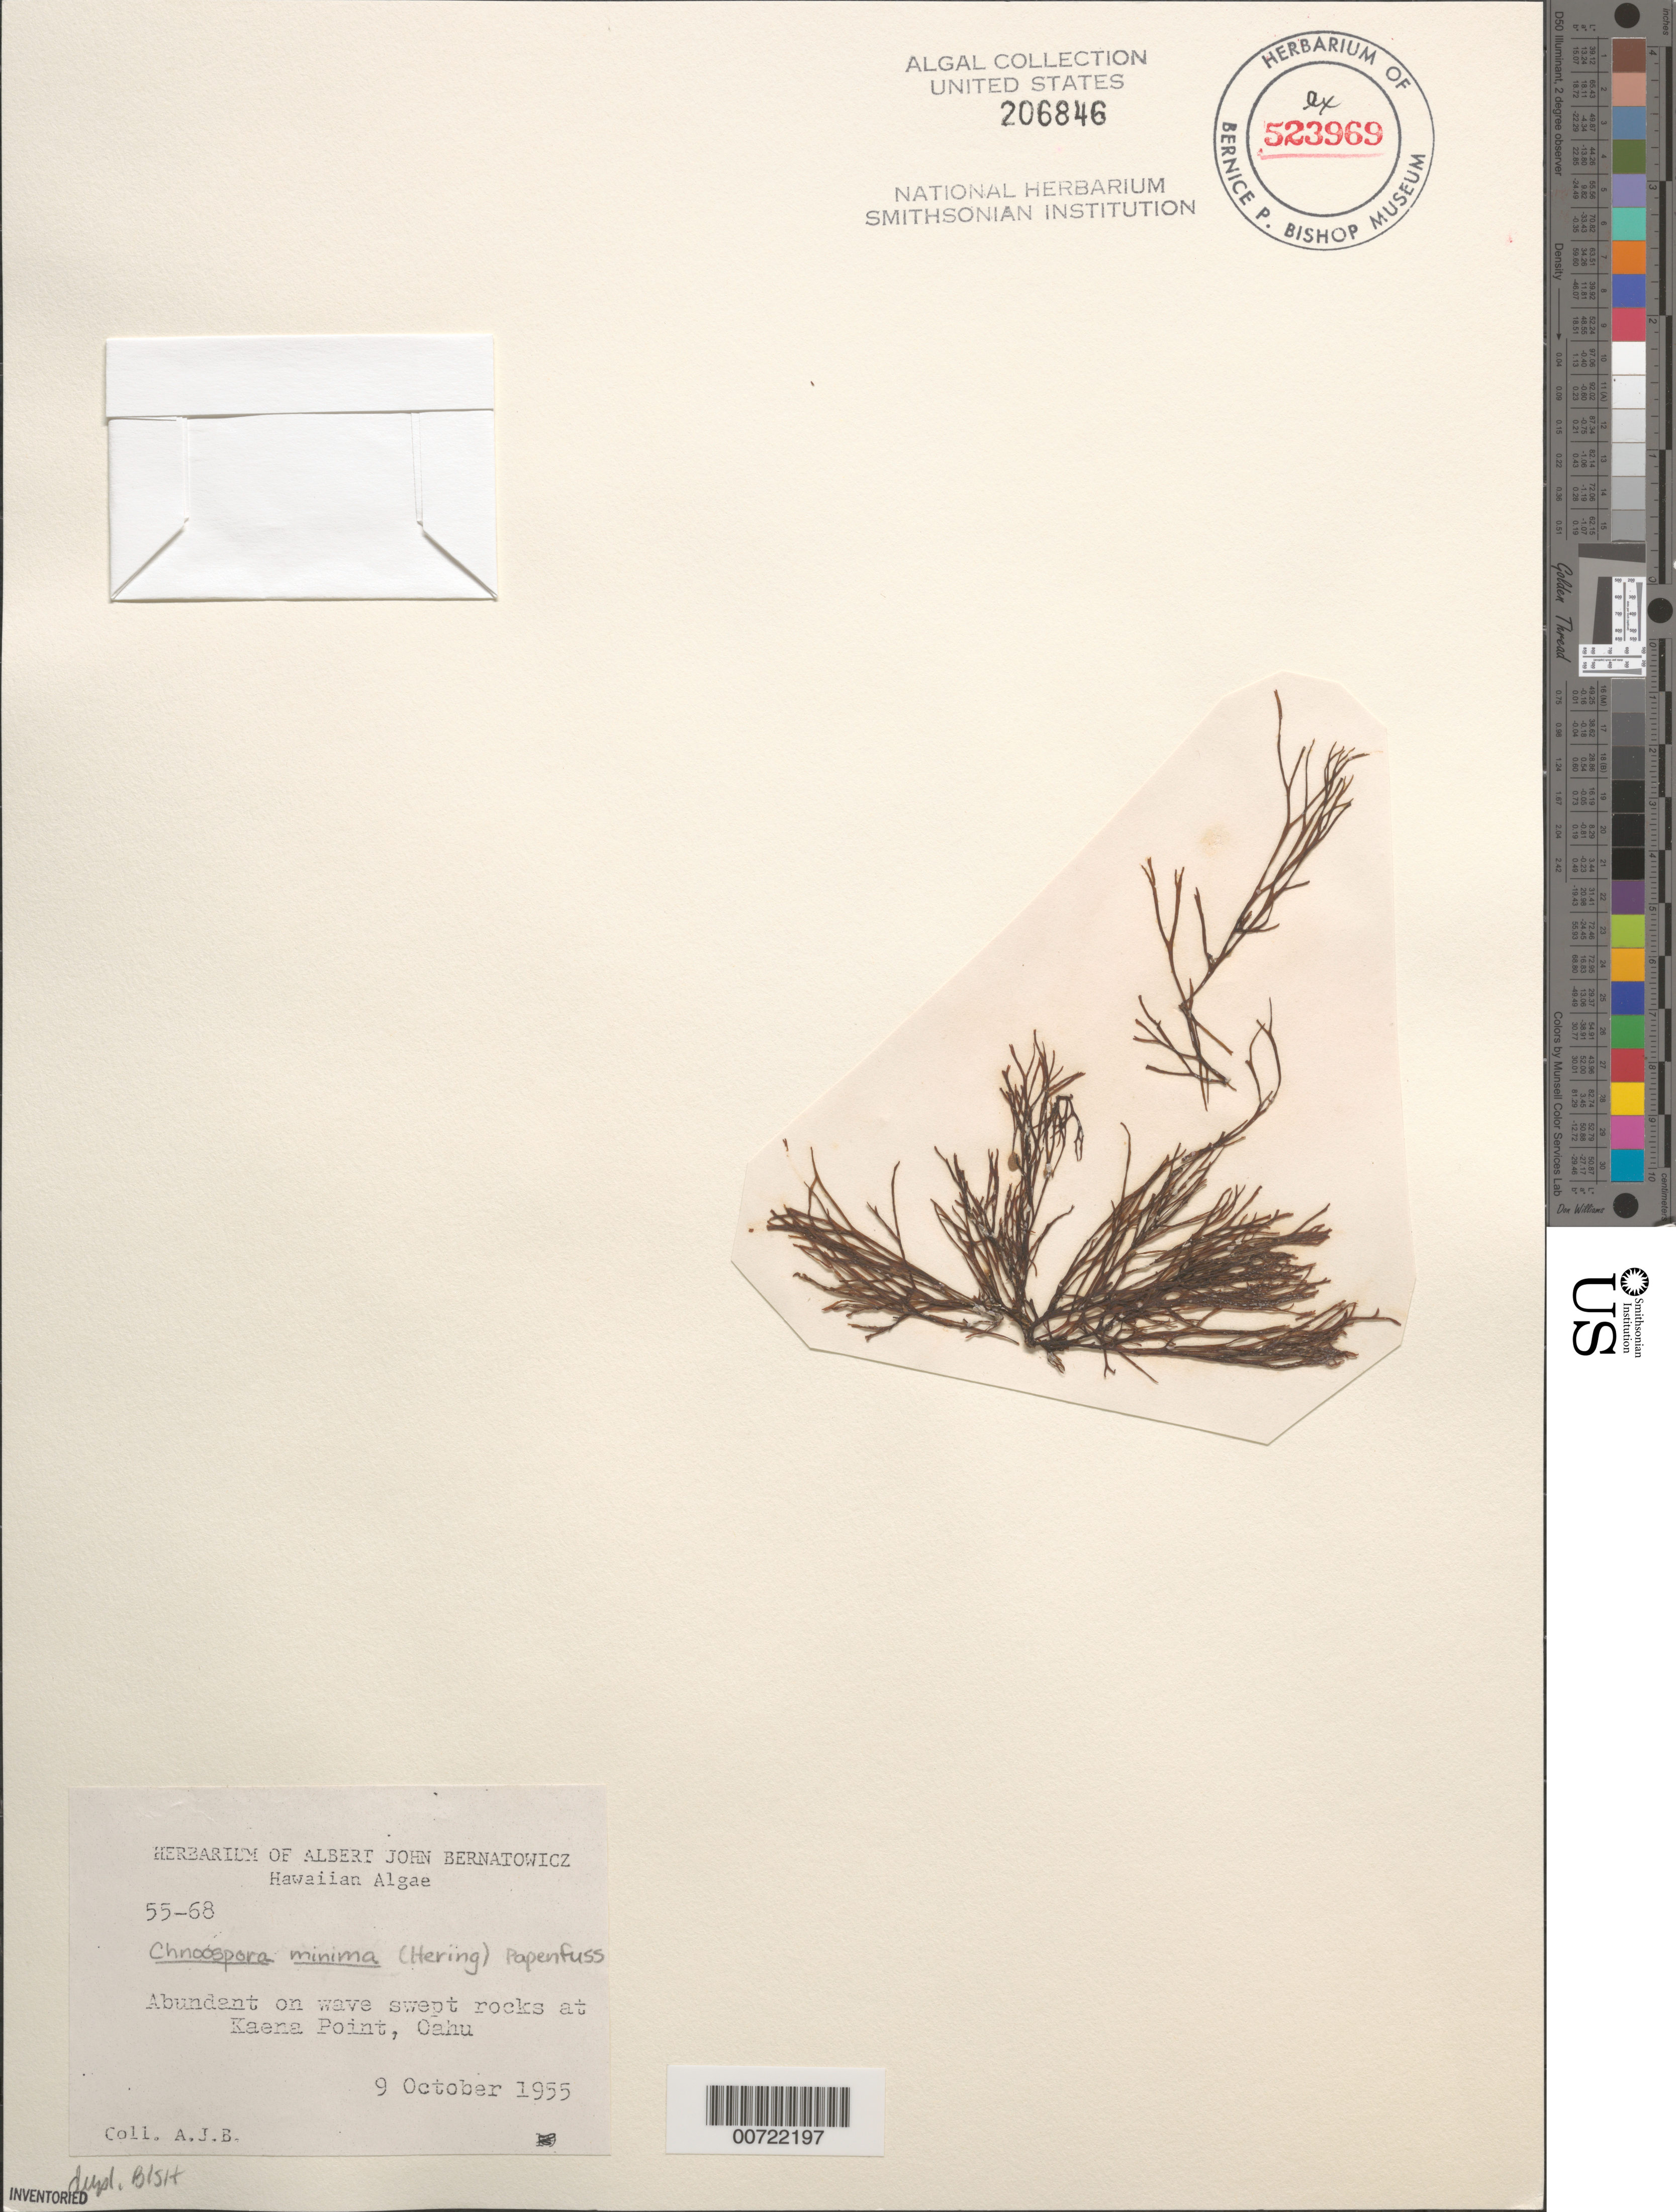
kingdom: Chromista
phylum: Ochrophyta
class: Phaeophyceae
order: Scytosiphonales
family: Scytosiphonaceae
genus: Chnoospora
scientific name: Chnoospora minima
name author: (Hering) Papenf.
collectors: A. Bernatowicz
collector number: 55-68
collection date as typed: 09 Oct 1955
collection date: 1955-10-09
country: United States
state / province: Hawaii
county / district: Honolulu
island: Oahu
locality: Ka'ena Point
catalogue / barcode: US 206846